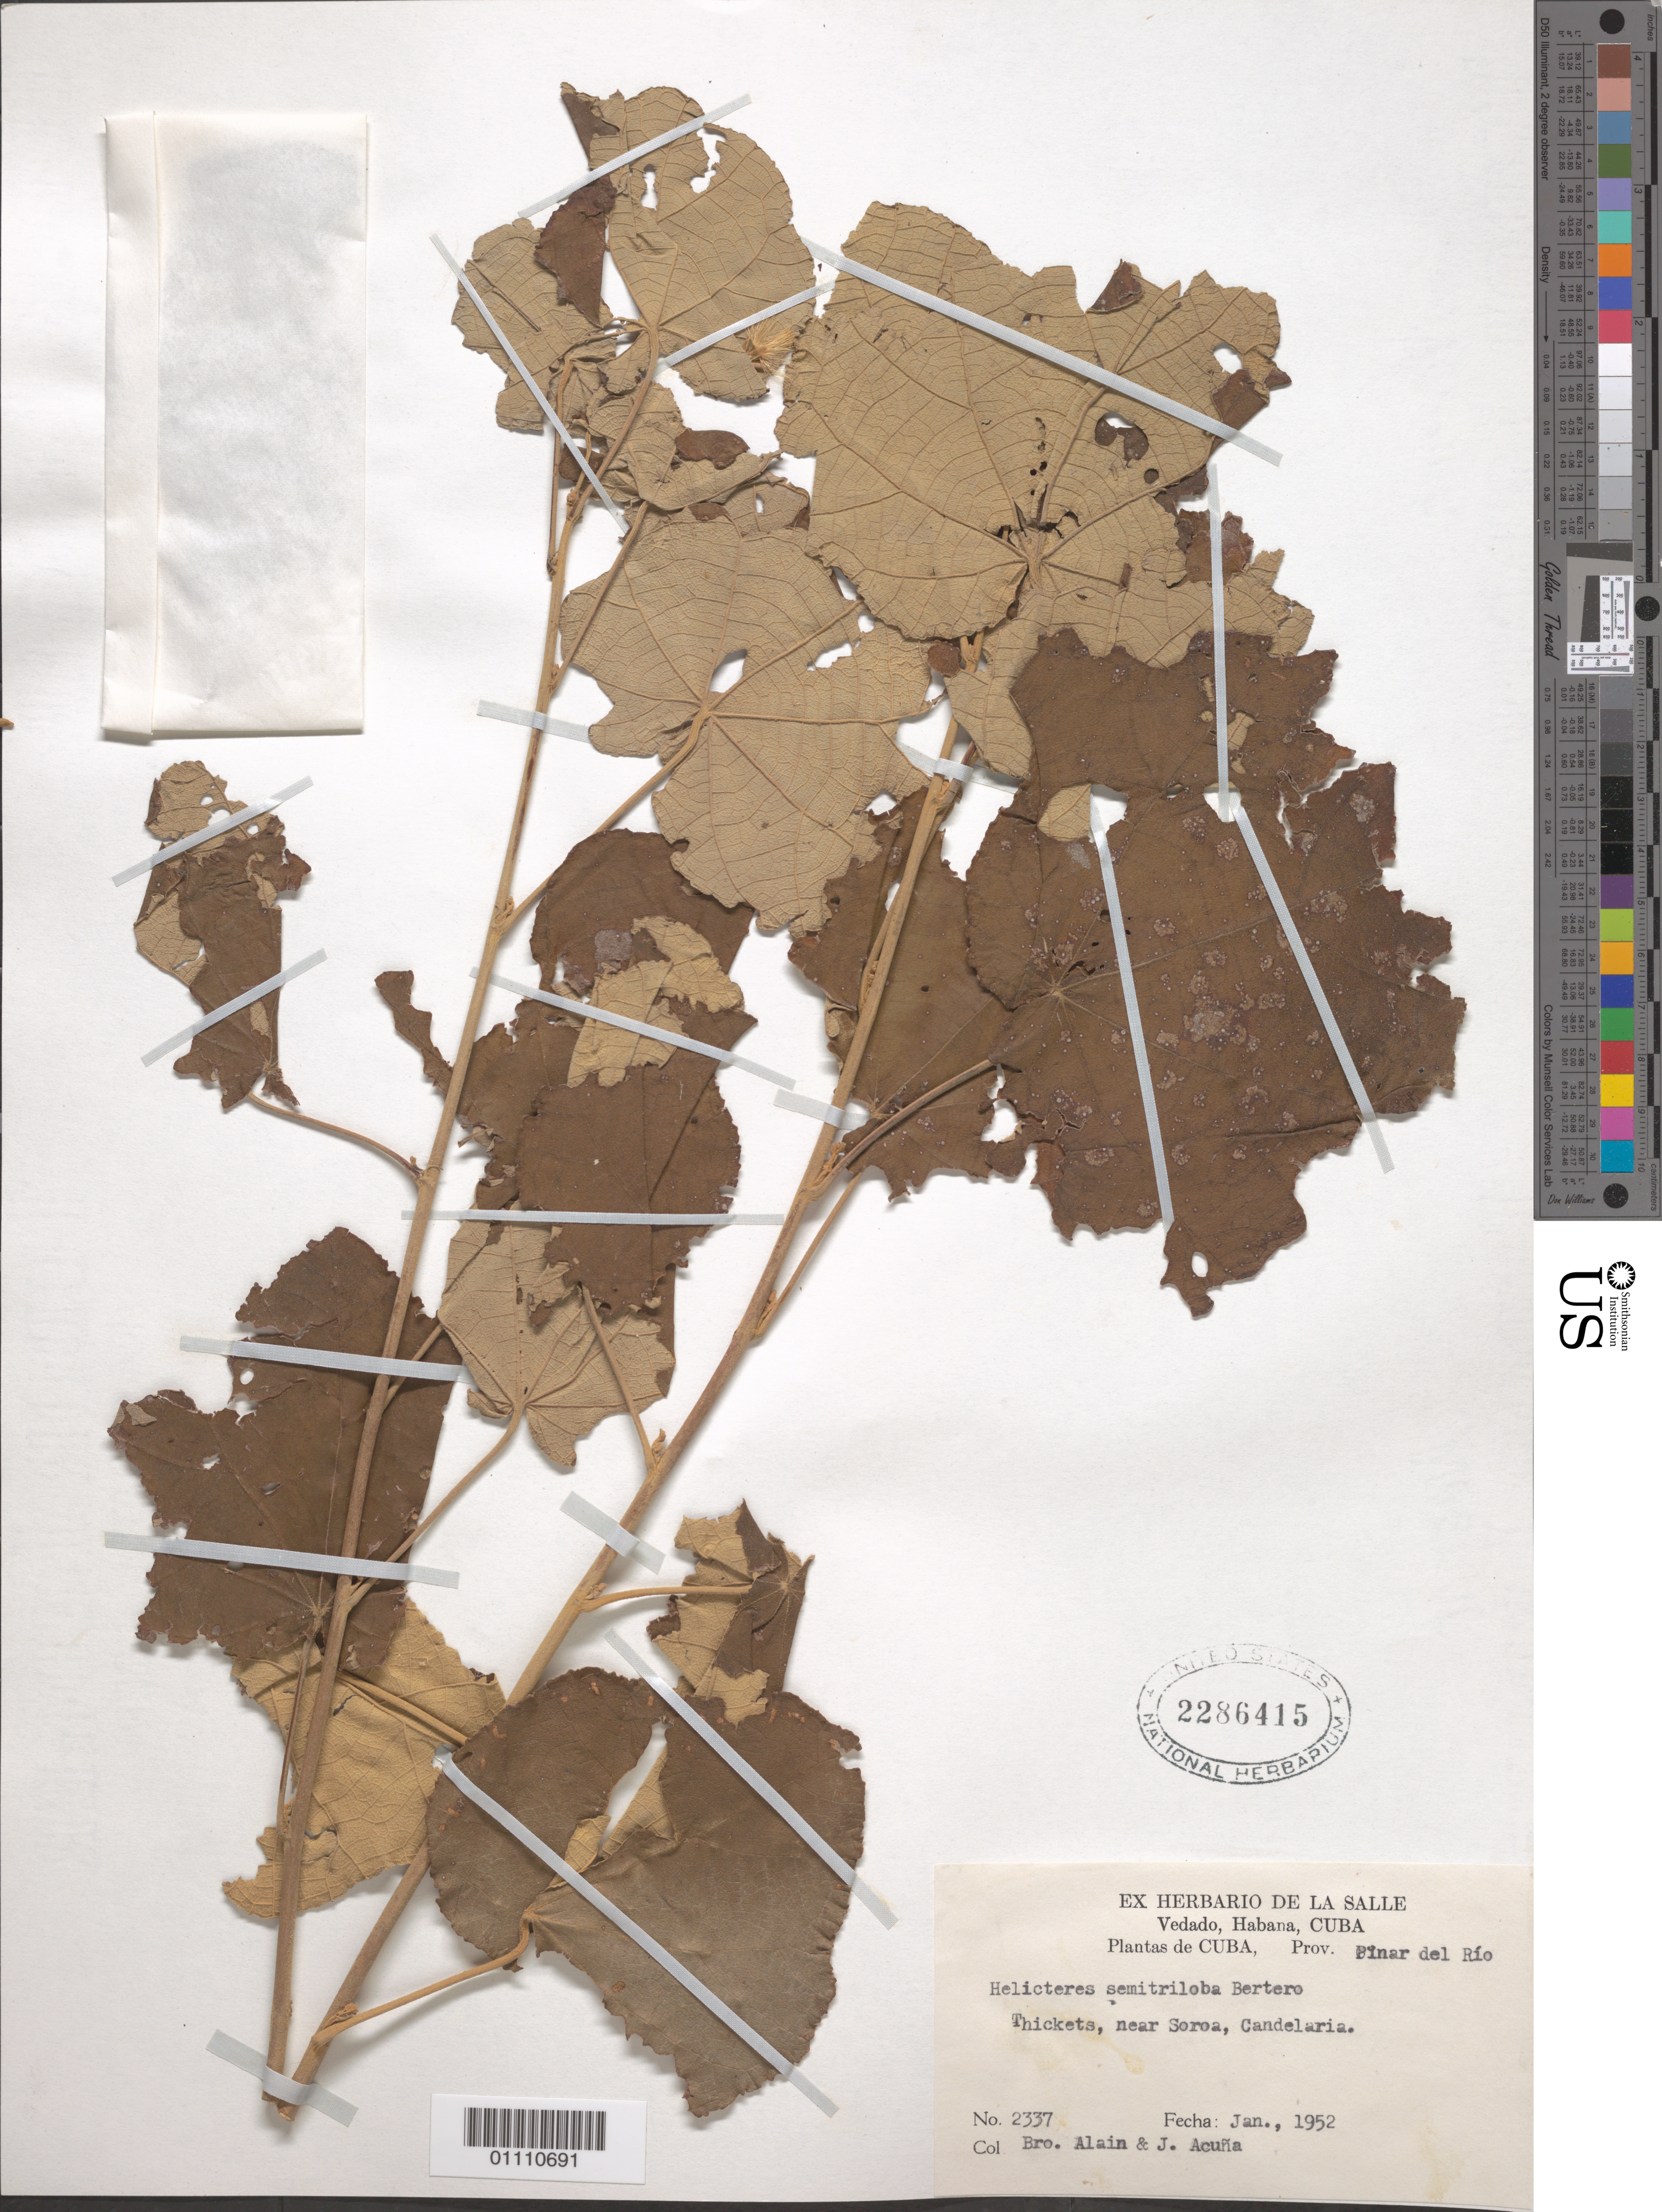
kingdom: Plantae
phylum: Tracheophyta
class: Magnoliopsida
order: Malvales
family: Malvaceae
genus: Helicteres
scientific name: Helicteres semitriloba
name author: Bertero ex DC.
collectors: A. H. Liogier & J. Acuña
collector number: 2337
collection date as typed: Jan 1952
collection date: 1952-01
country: Cuba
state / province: Pinar del Rio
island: Cuba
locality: Near Soroa, Candelaria, Prov Pinar del Rio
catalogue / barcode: US 2286415